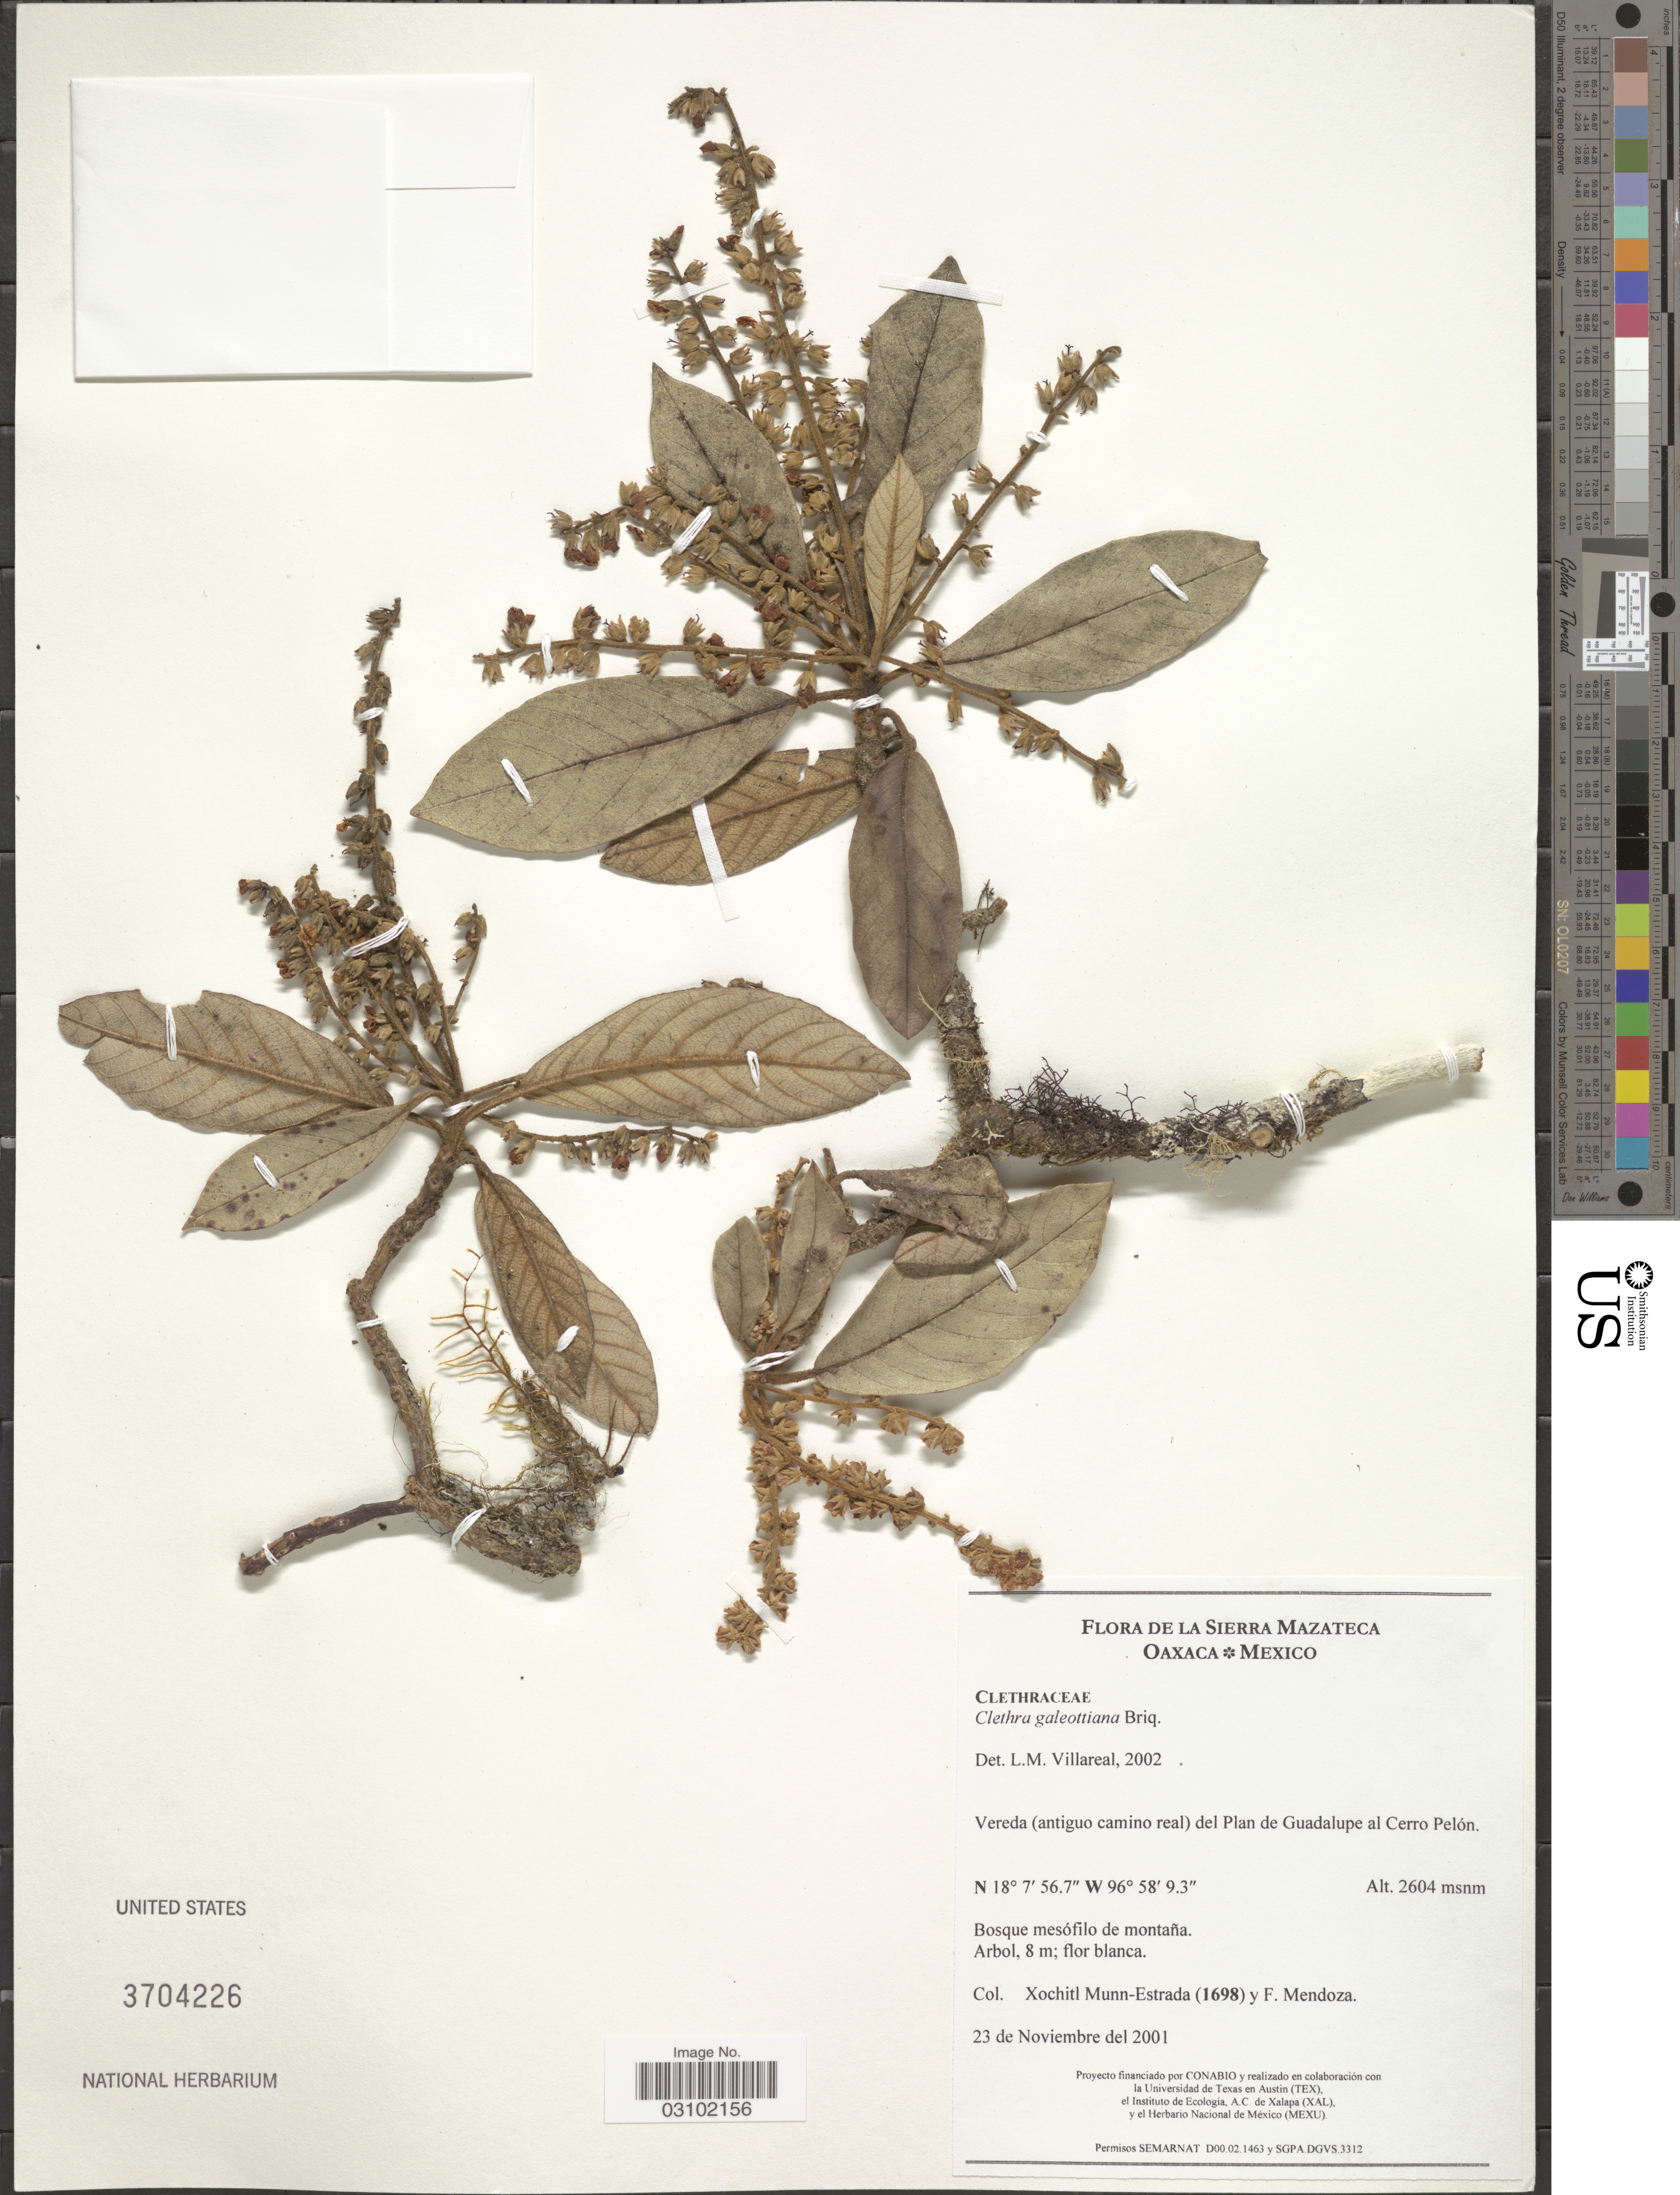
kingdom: Plantae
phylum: Tracheophyta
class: Magnoliopsida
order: Ericales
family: Clethraceae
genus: Clethra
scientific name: Clethra galeottiana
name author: Briq.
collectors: X. Munn-Estrada & F. Mendoza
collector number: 1698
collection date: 2001-11-23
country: Mexico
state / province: Oaxaca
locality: De La Sierra Mazateca, Vereda (antiguo camino real) del Plan de Guadalupe al Cerro Pelón.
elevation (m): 2604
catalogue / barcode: US 3704226